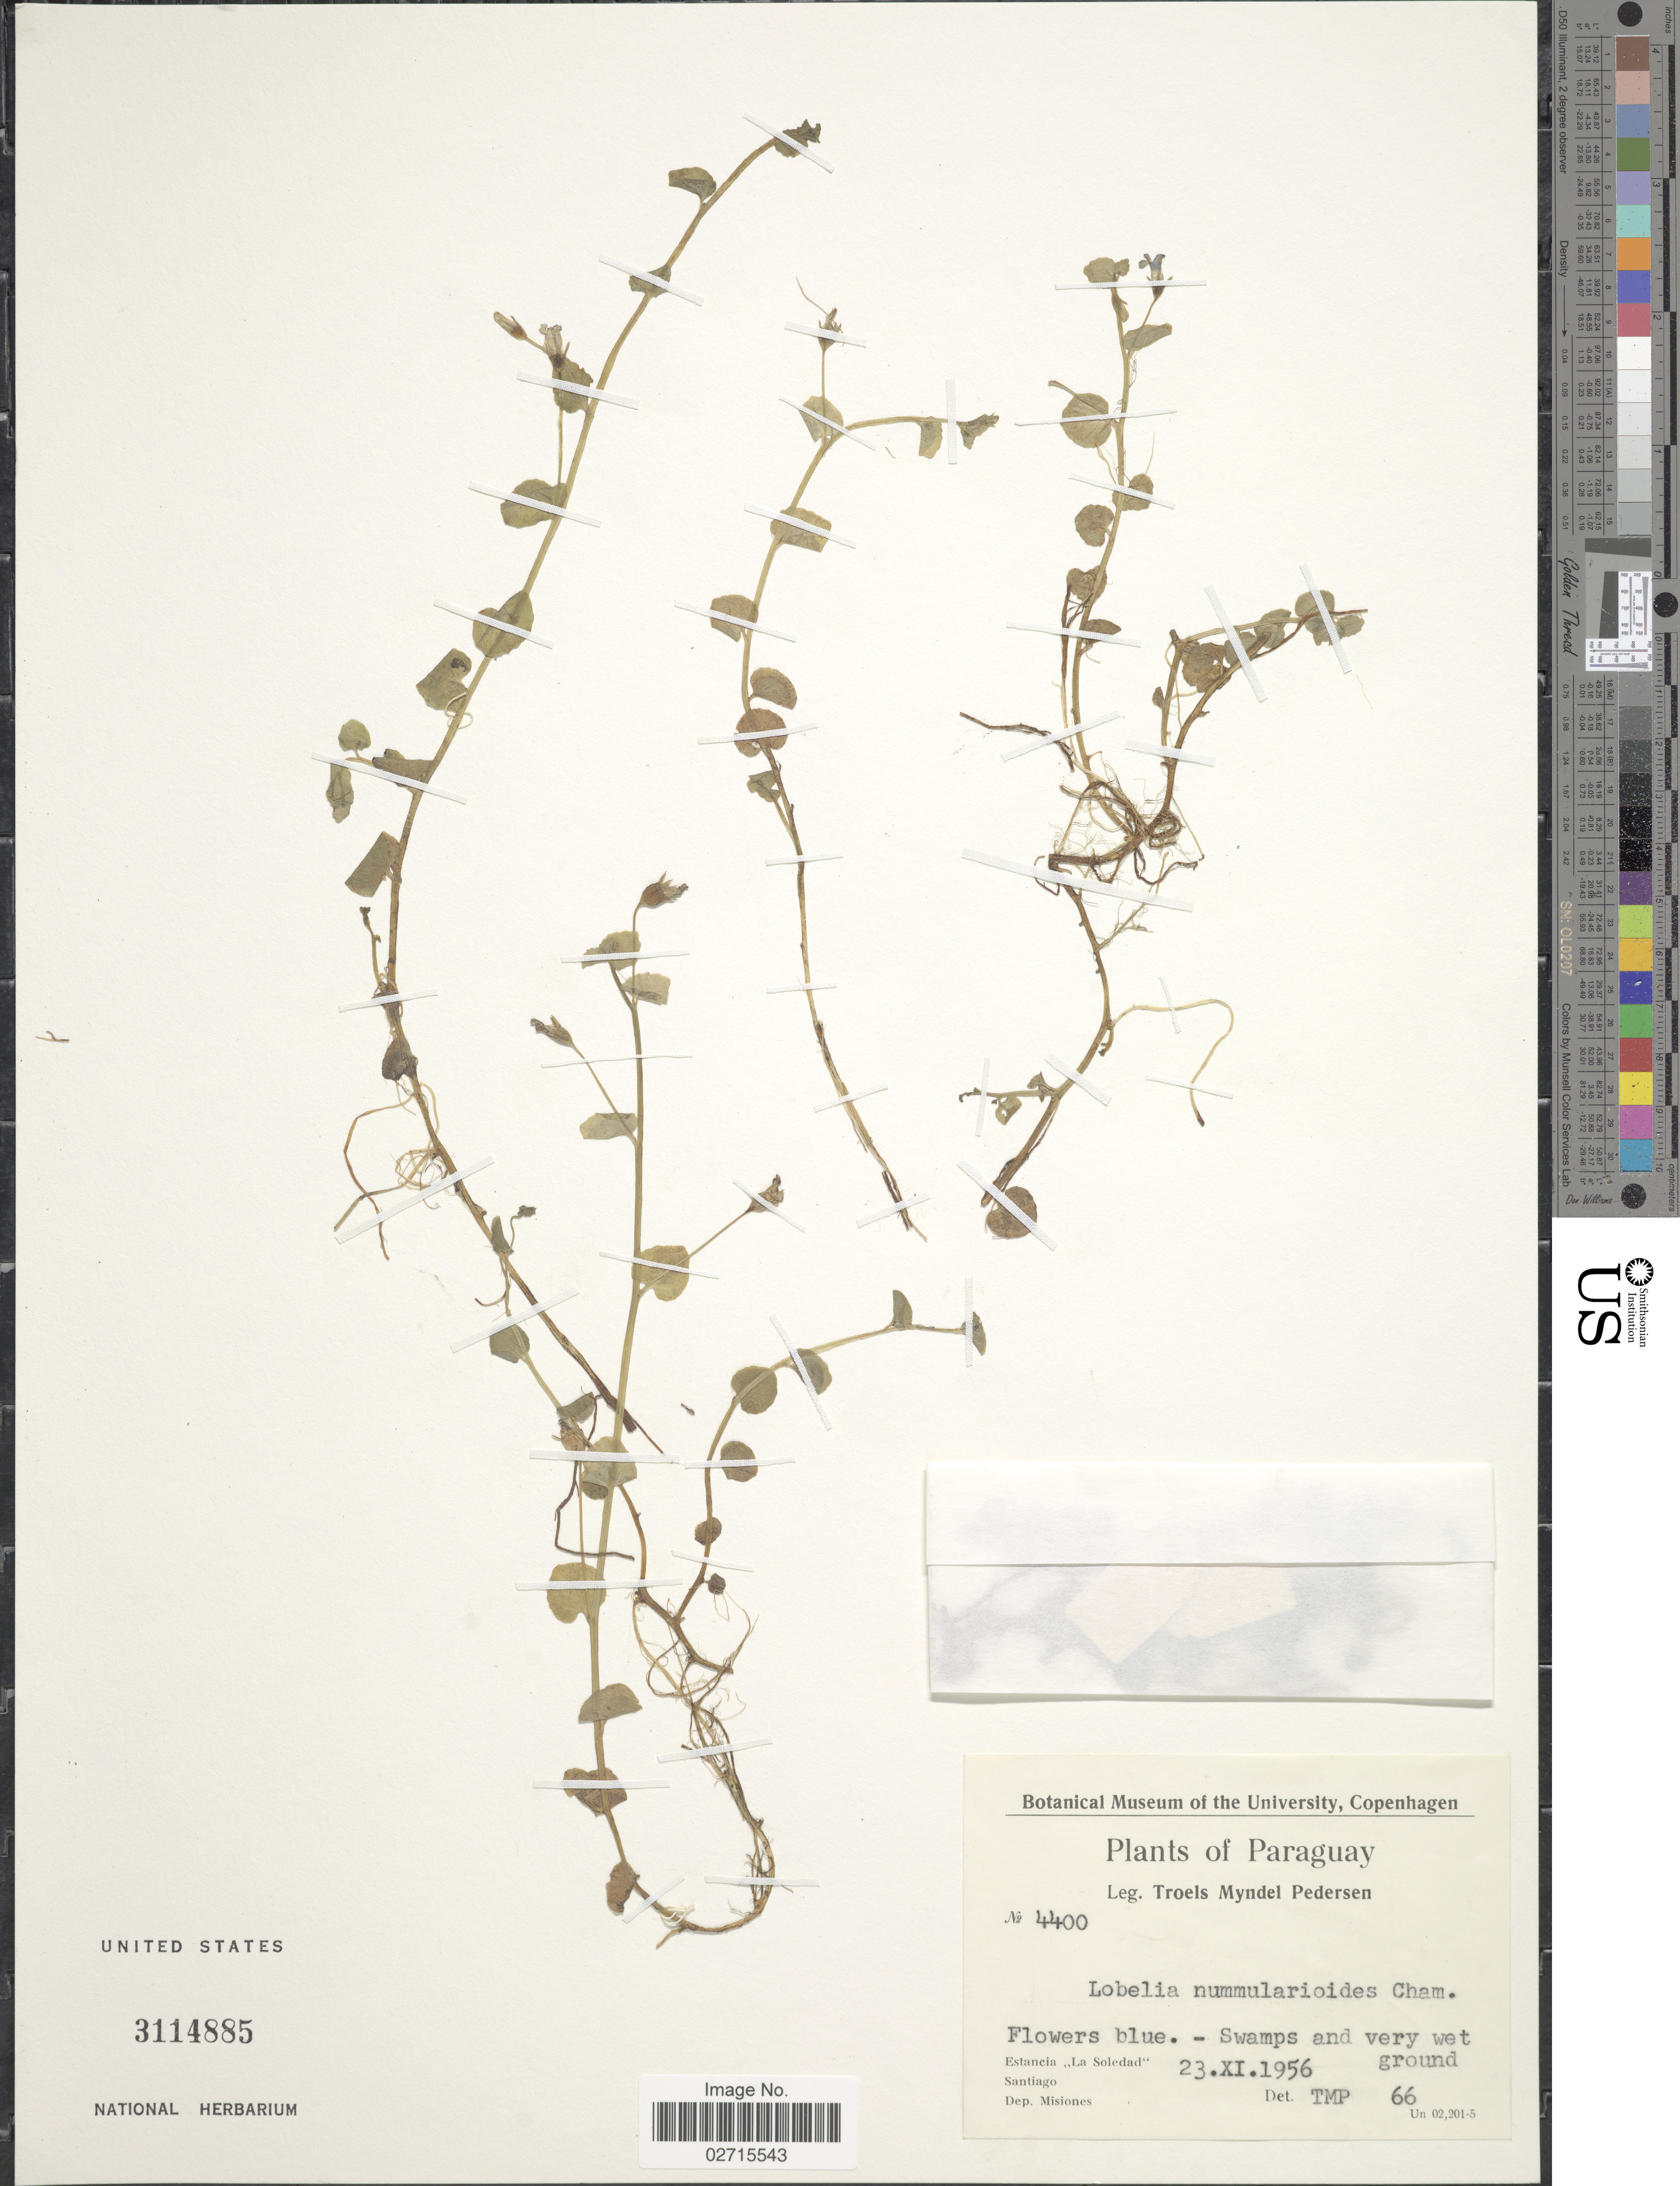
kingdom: Plantae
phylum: Tracheophyta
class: Magnoliopsida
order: Asterales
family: Campanulaceae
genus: Lobelia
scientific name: Lobelia nummularioides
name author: Cham.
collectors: T. Pederson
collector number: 4400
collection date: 1956-11-23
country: Paraguay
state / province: Misiones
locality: Swamps and very wet griund, Estancia "La Soledad", Santiago.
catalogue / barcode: US 3114885